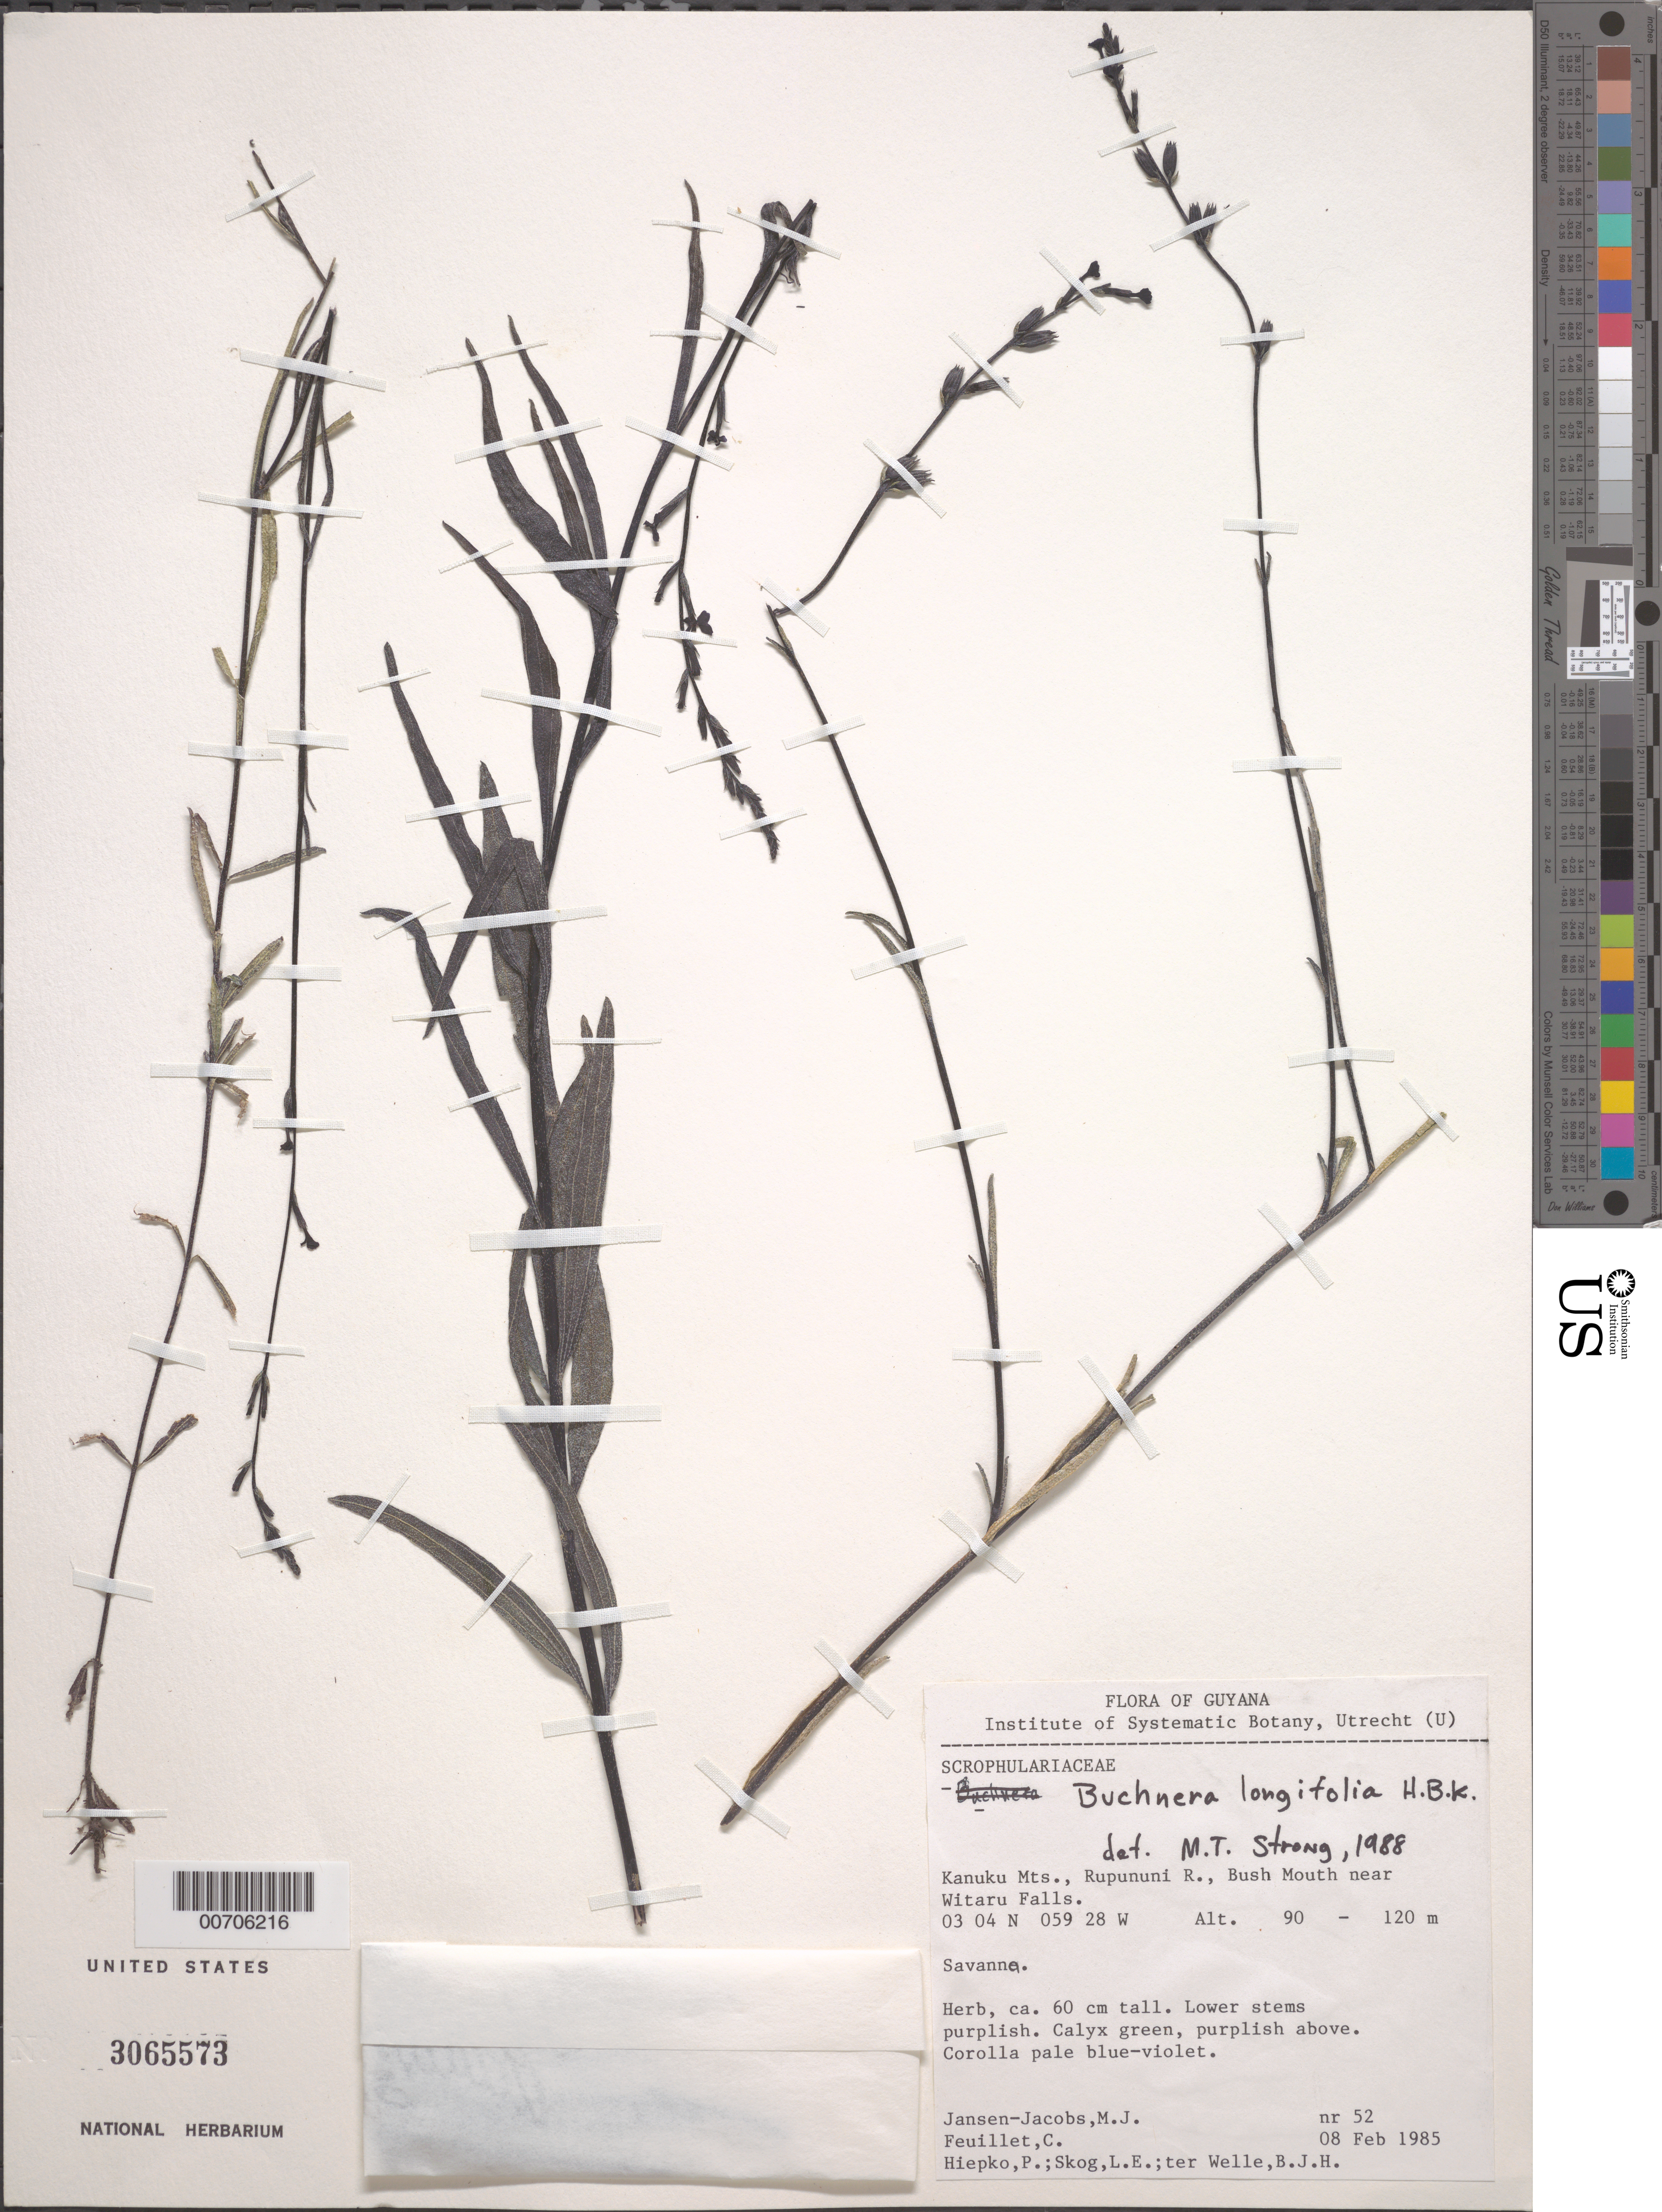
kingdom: Plantae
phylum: Tracheophyta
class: Magnoliopsida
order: Lamiales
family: Orobanchaceae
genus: Buchnera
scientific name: Buchnera longifolia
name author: Kunth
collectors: M. J. Jansen-Jacobs, C. Feuillet, P. H. Hiepko, L. E. Skog & B. Welle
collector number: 52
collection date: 1985-02-08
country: Guyana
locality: Kanuku Mts., Rupununi R., Bush Mouth near Witaru Falls.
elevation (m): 90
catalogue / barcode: US 3065573